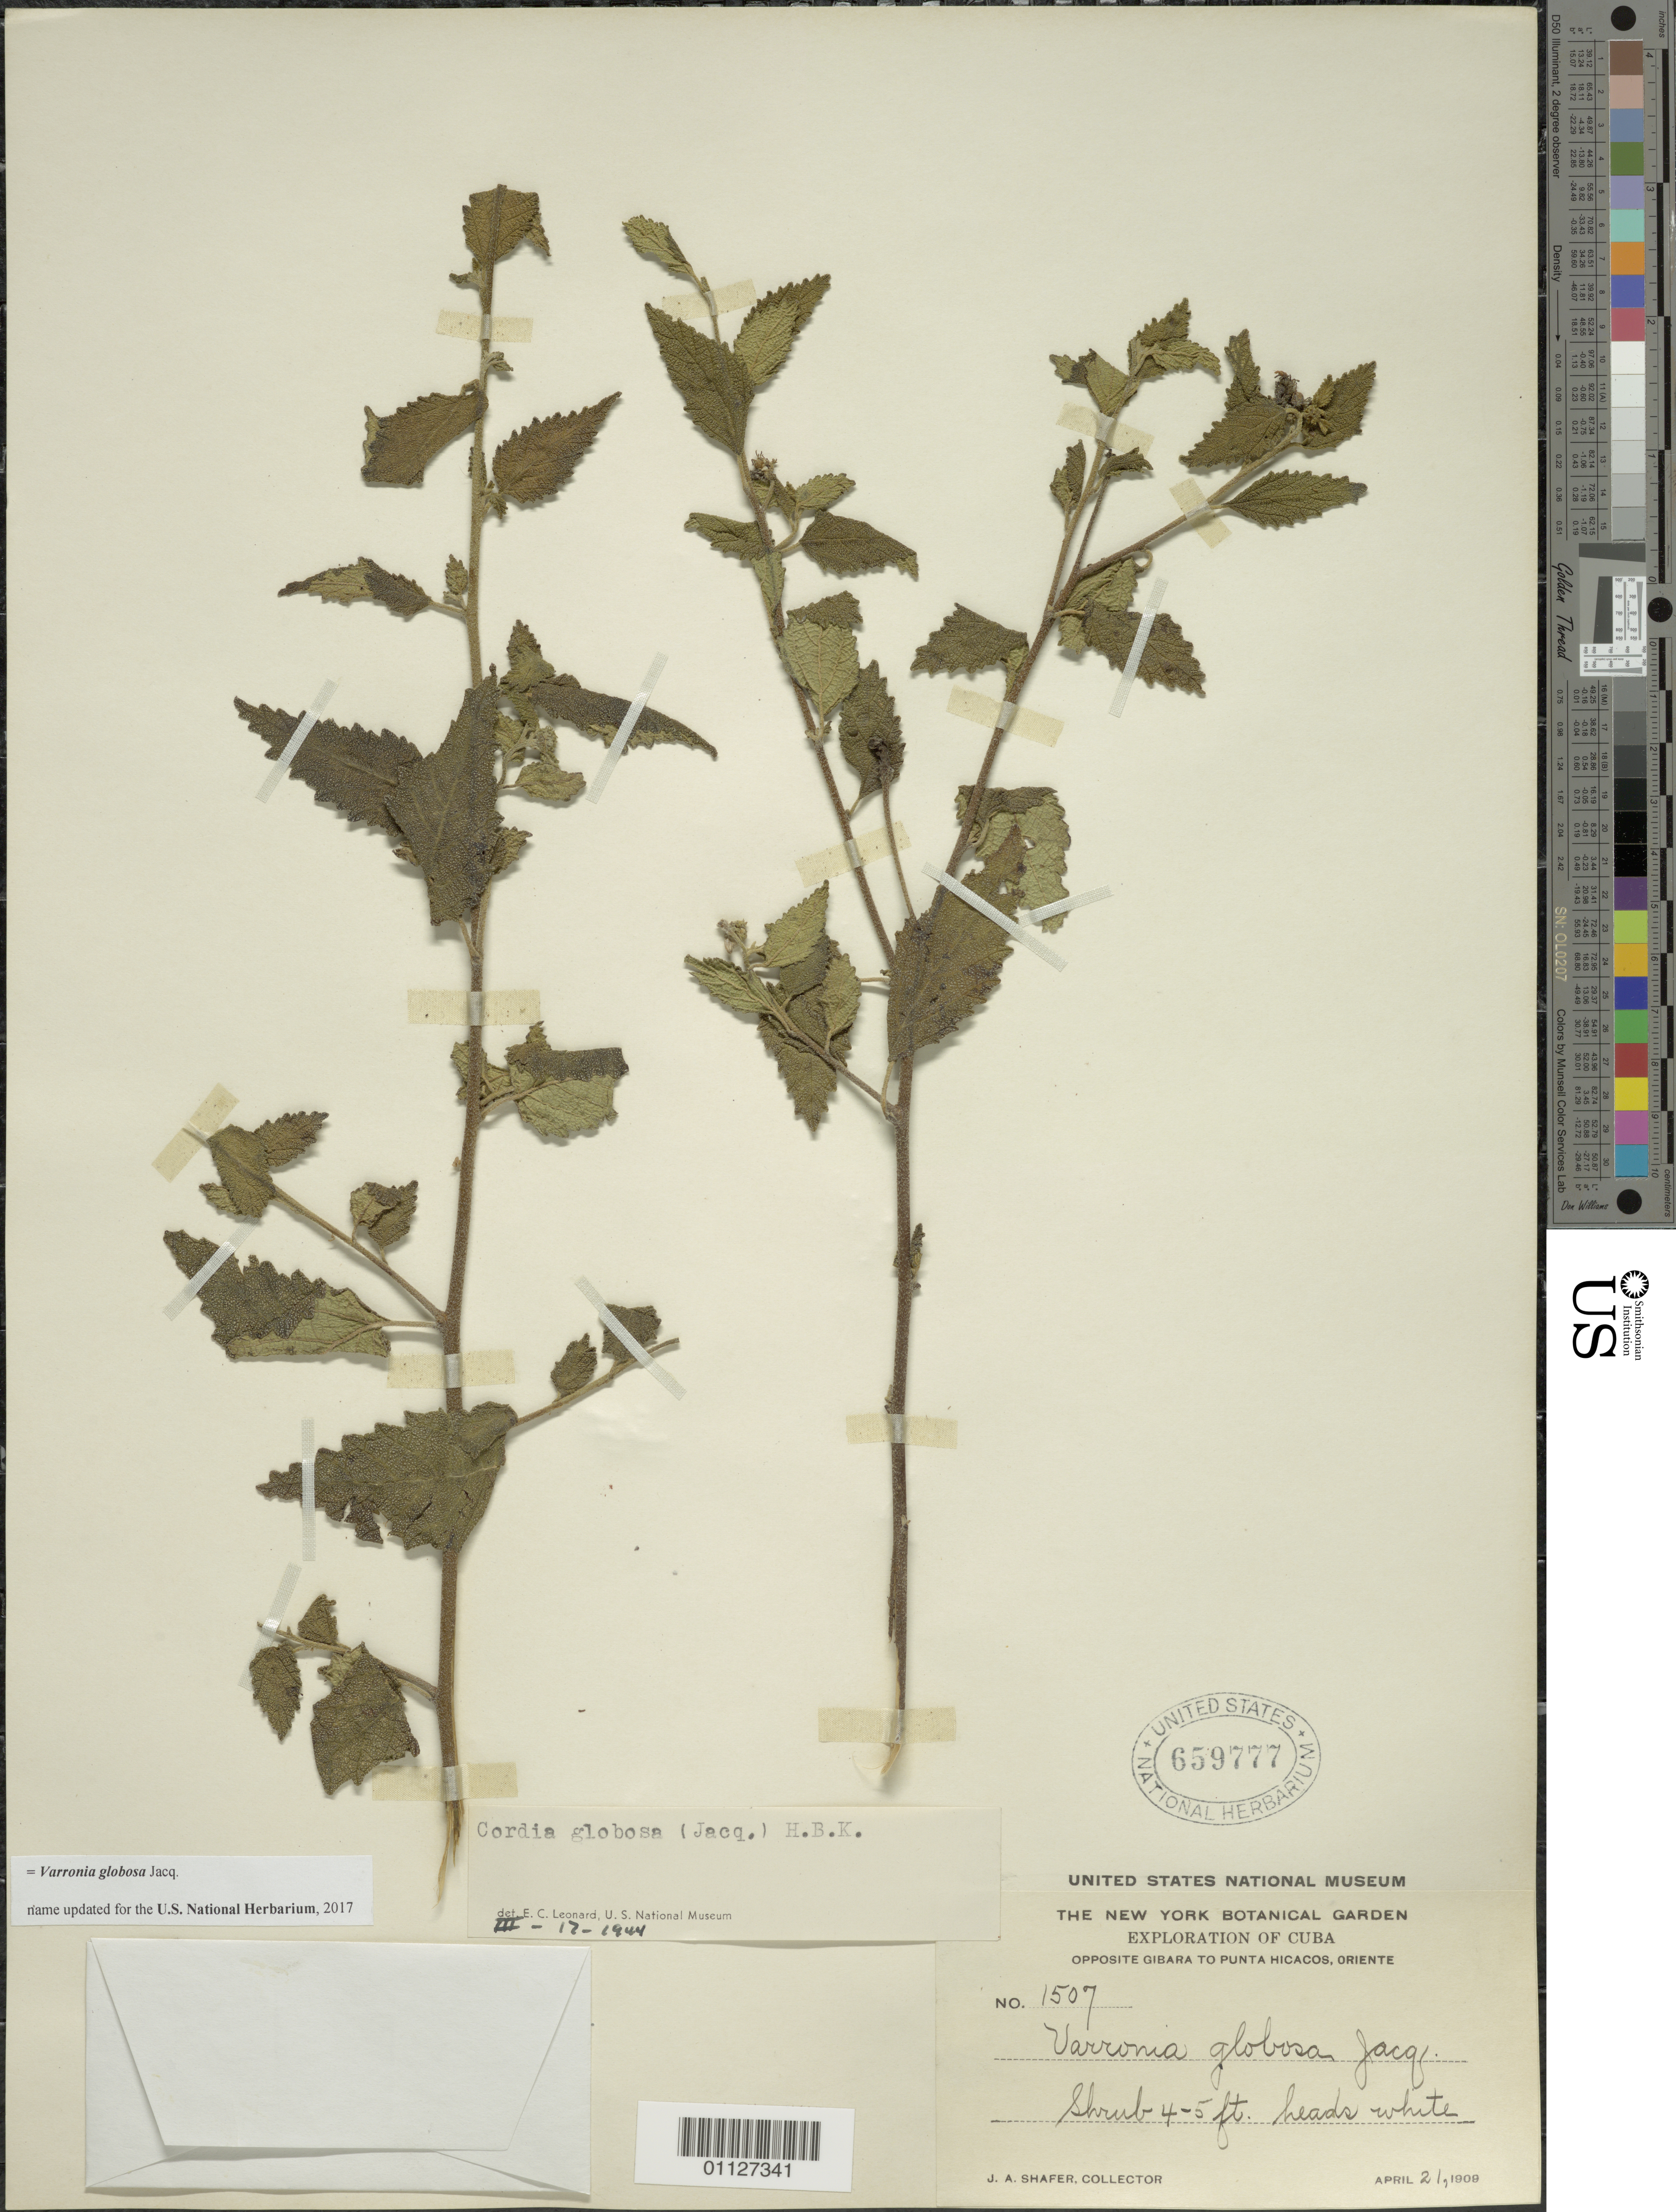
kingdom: Plantae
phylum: Tracheophyta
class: Magnoliopsida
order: Boraginales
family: Cordiaceae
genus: Varronia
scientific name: Varronia globosa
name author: Jacq.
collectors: J. A. Shafer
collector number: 1507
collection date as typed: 21 Apr 1909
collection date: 1909-04-21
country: Cuba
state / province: Holguín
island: Cuba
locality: Opposite Gibara to Punto Hicacos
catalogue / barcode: US 659777